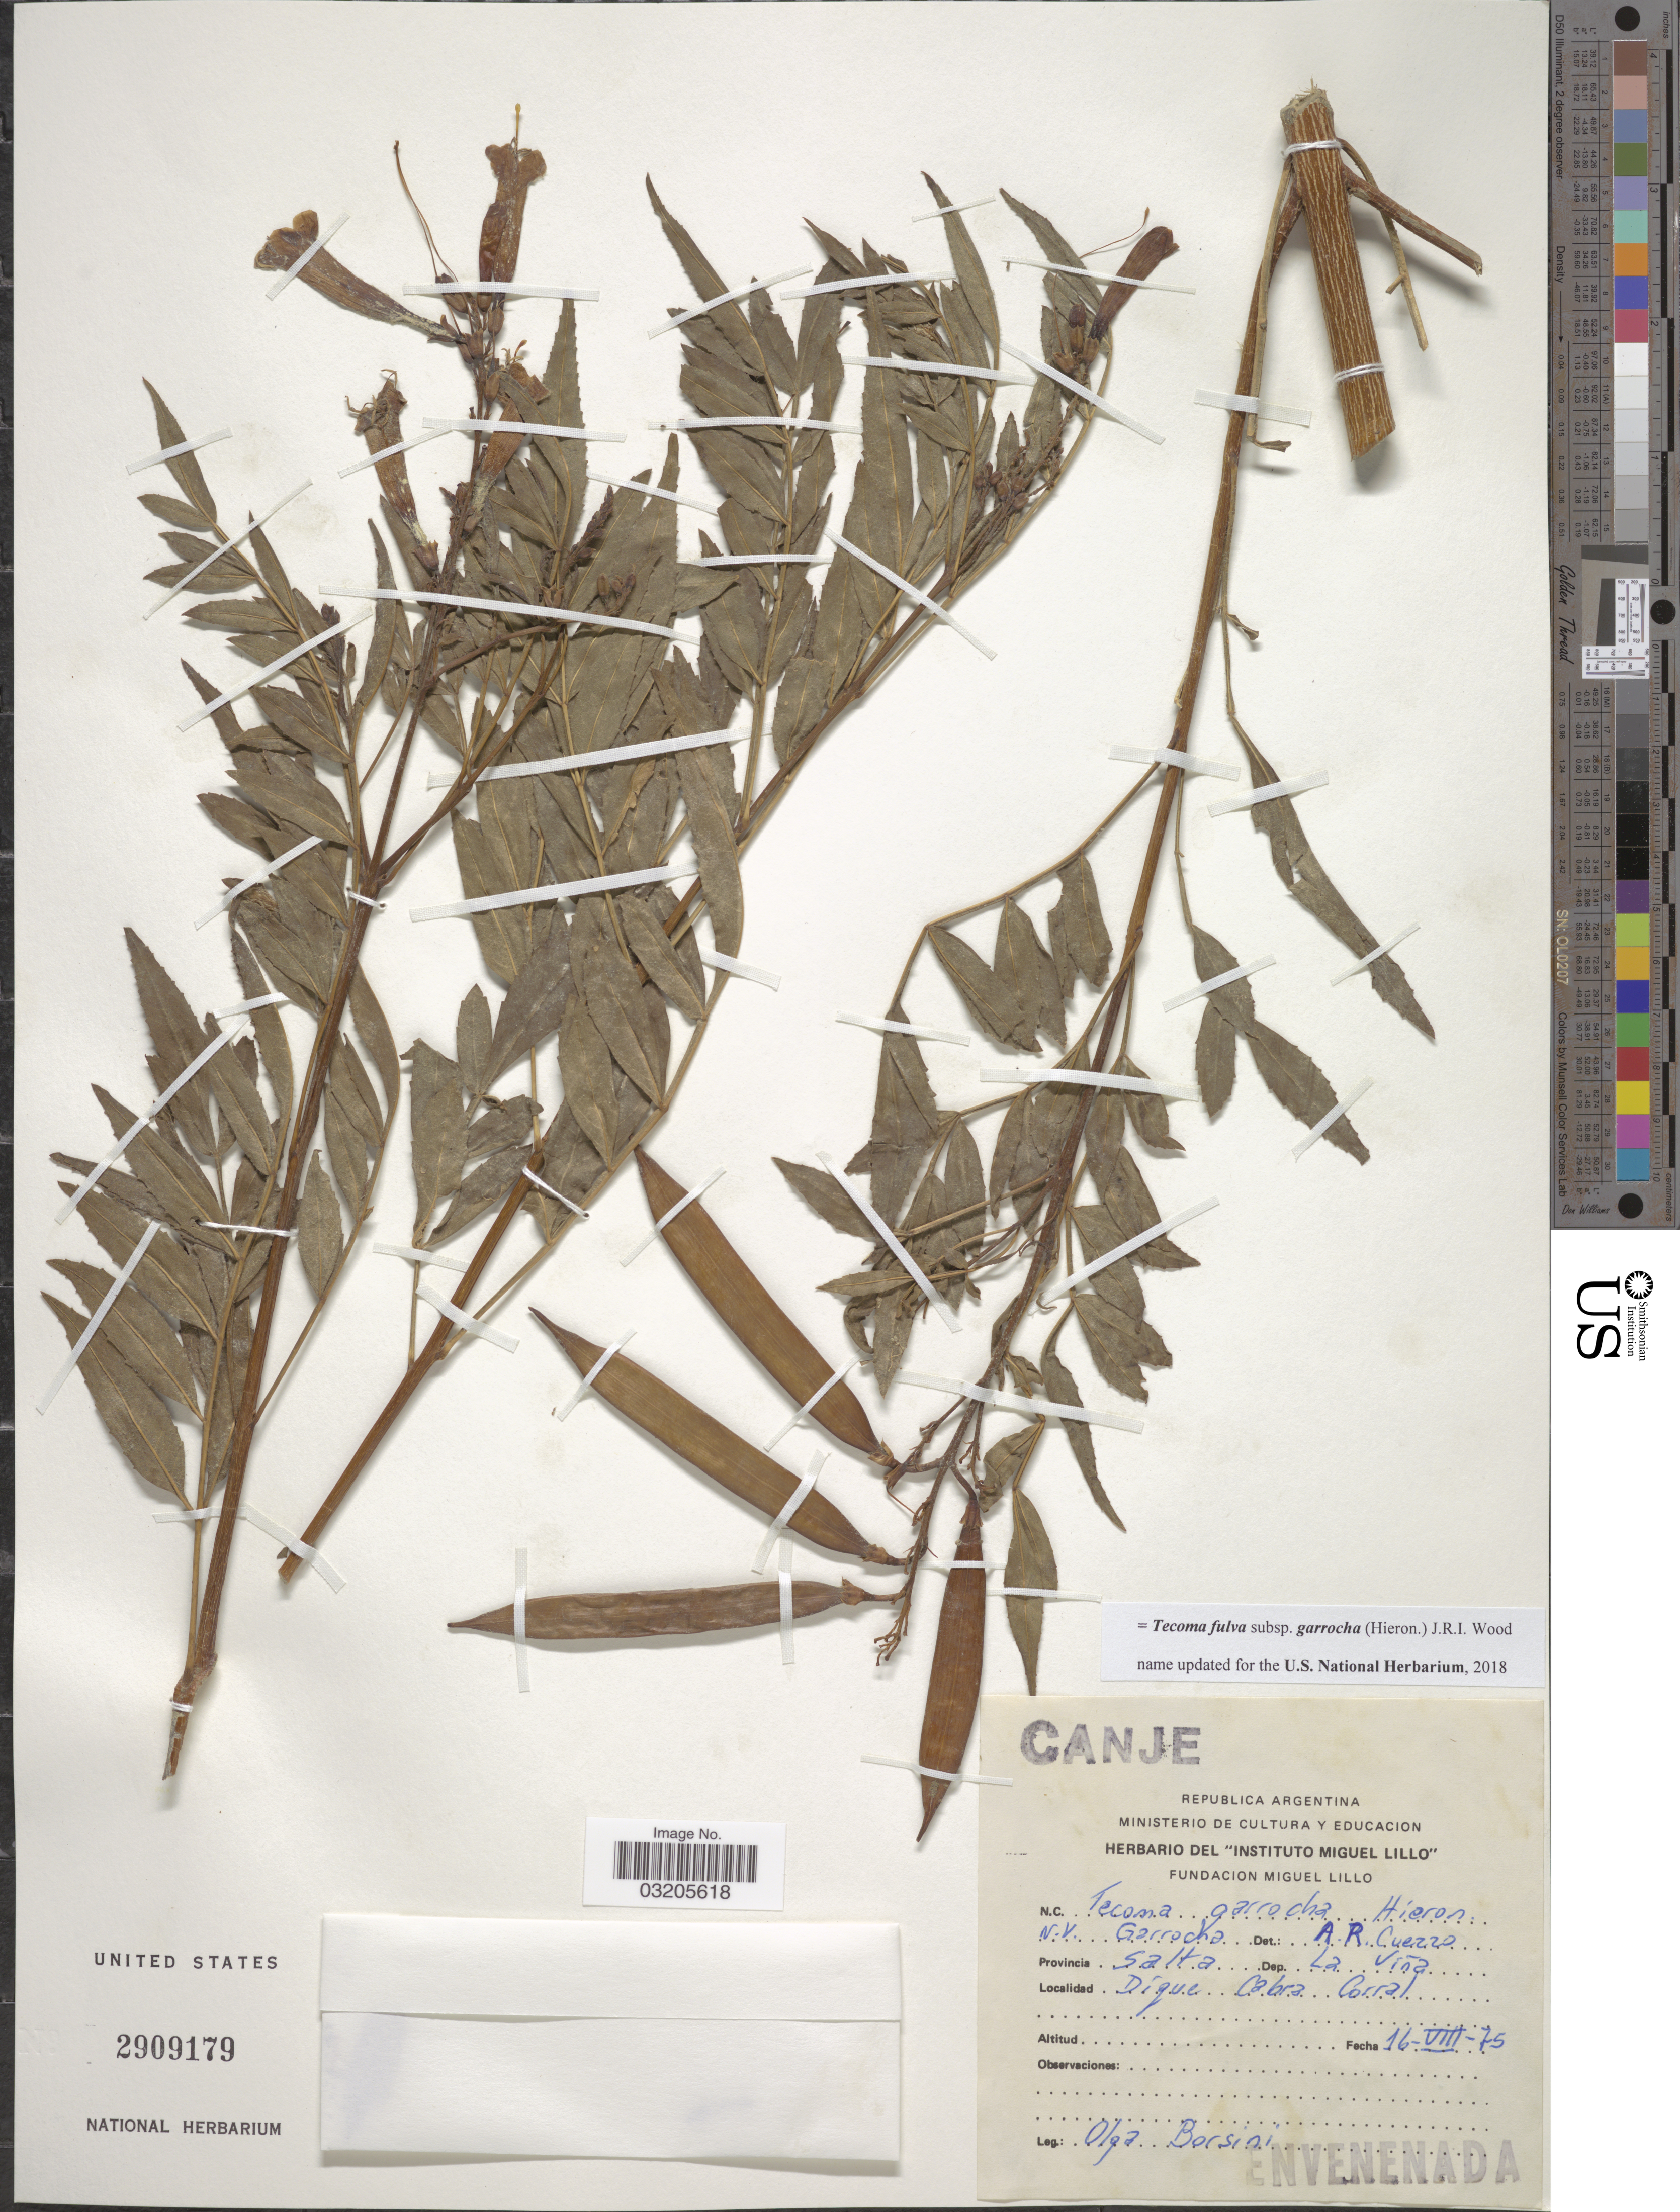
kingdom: Plantae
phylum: Tracheophyta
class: Magnoliopsida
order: Lamiales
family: Bignoniaceae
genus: Tecoma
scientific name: Tecoma stans subsp. garrocha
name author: J.R.I. Wood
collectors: O. H. Borsini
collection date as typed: Transcribed d/m/y: 16/8/75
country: Argentina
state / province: Salta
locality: Dep. La Viña. Dique Cabra Corral.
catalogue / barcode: US 2909179